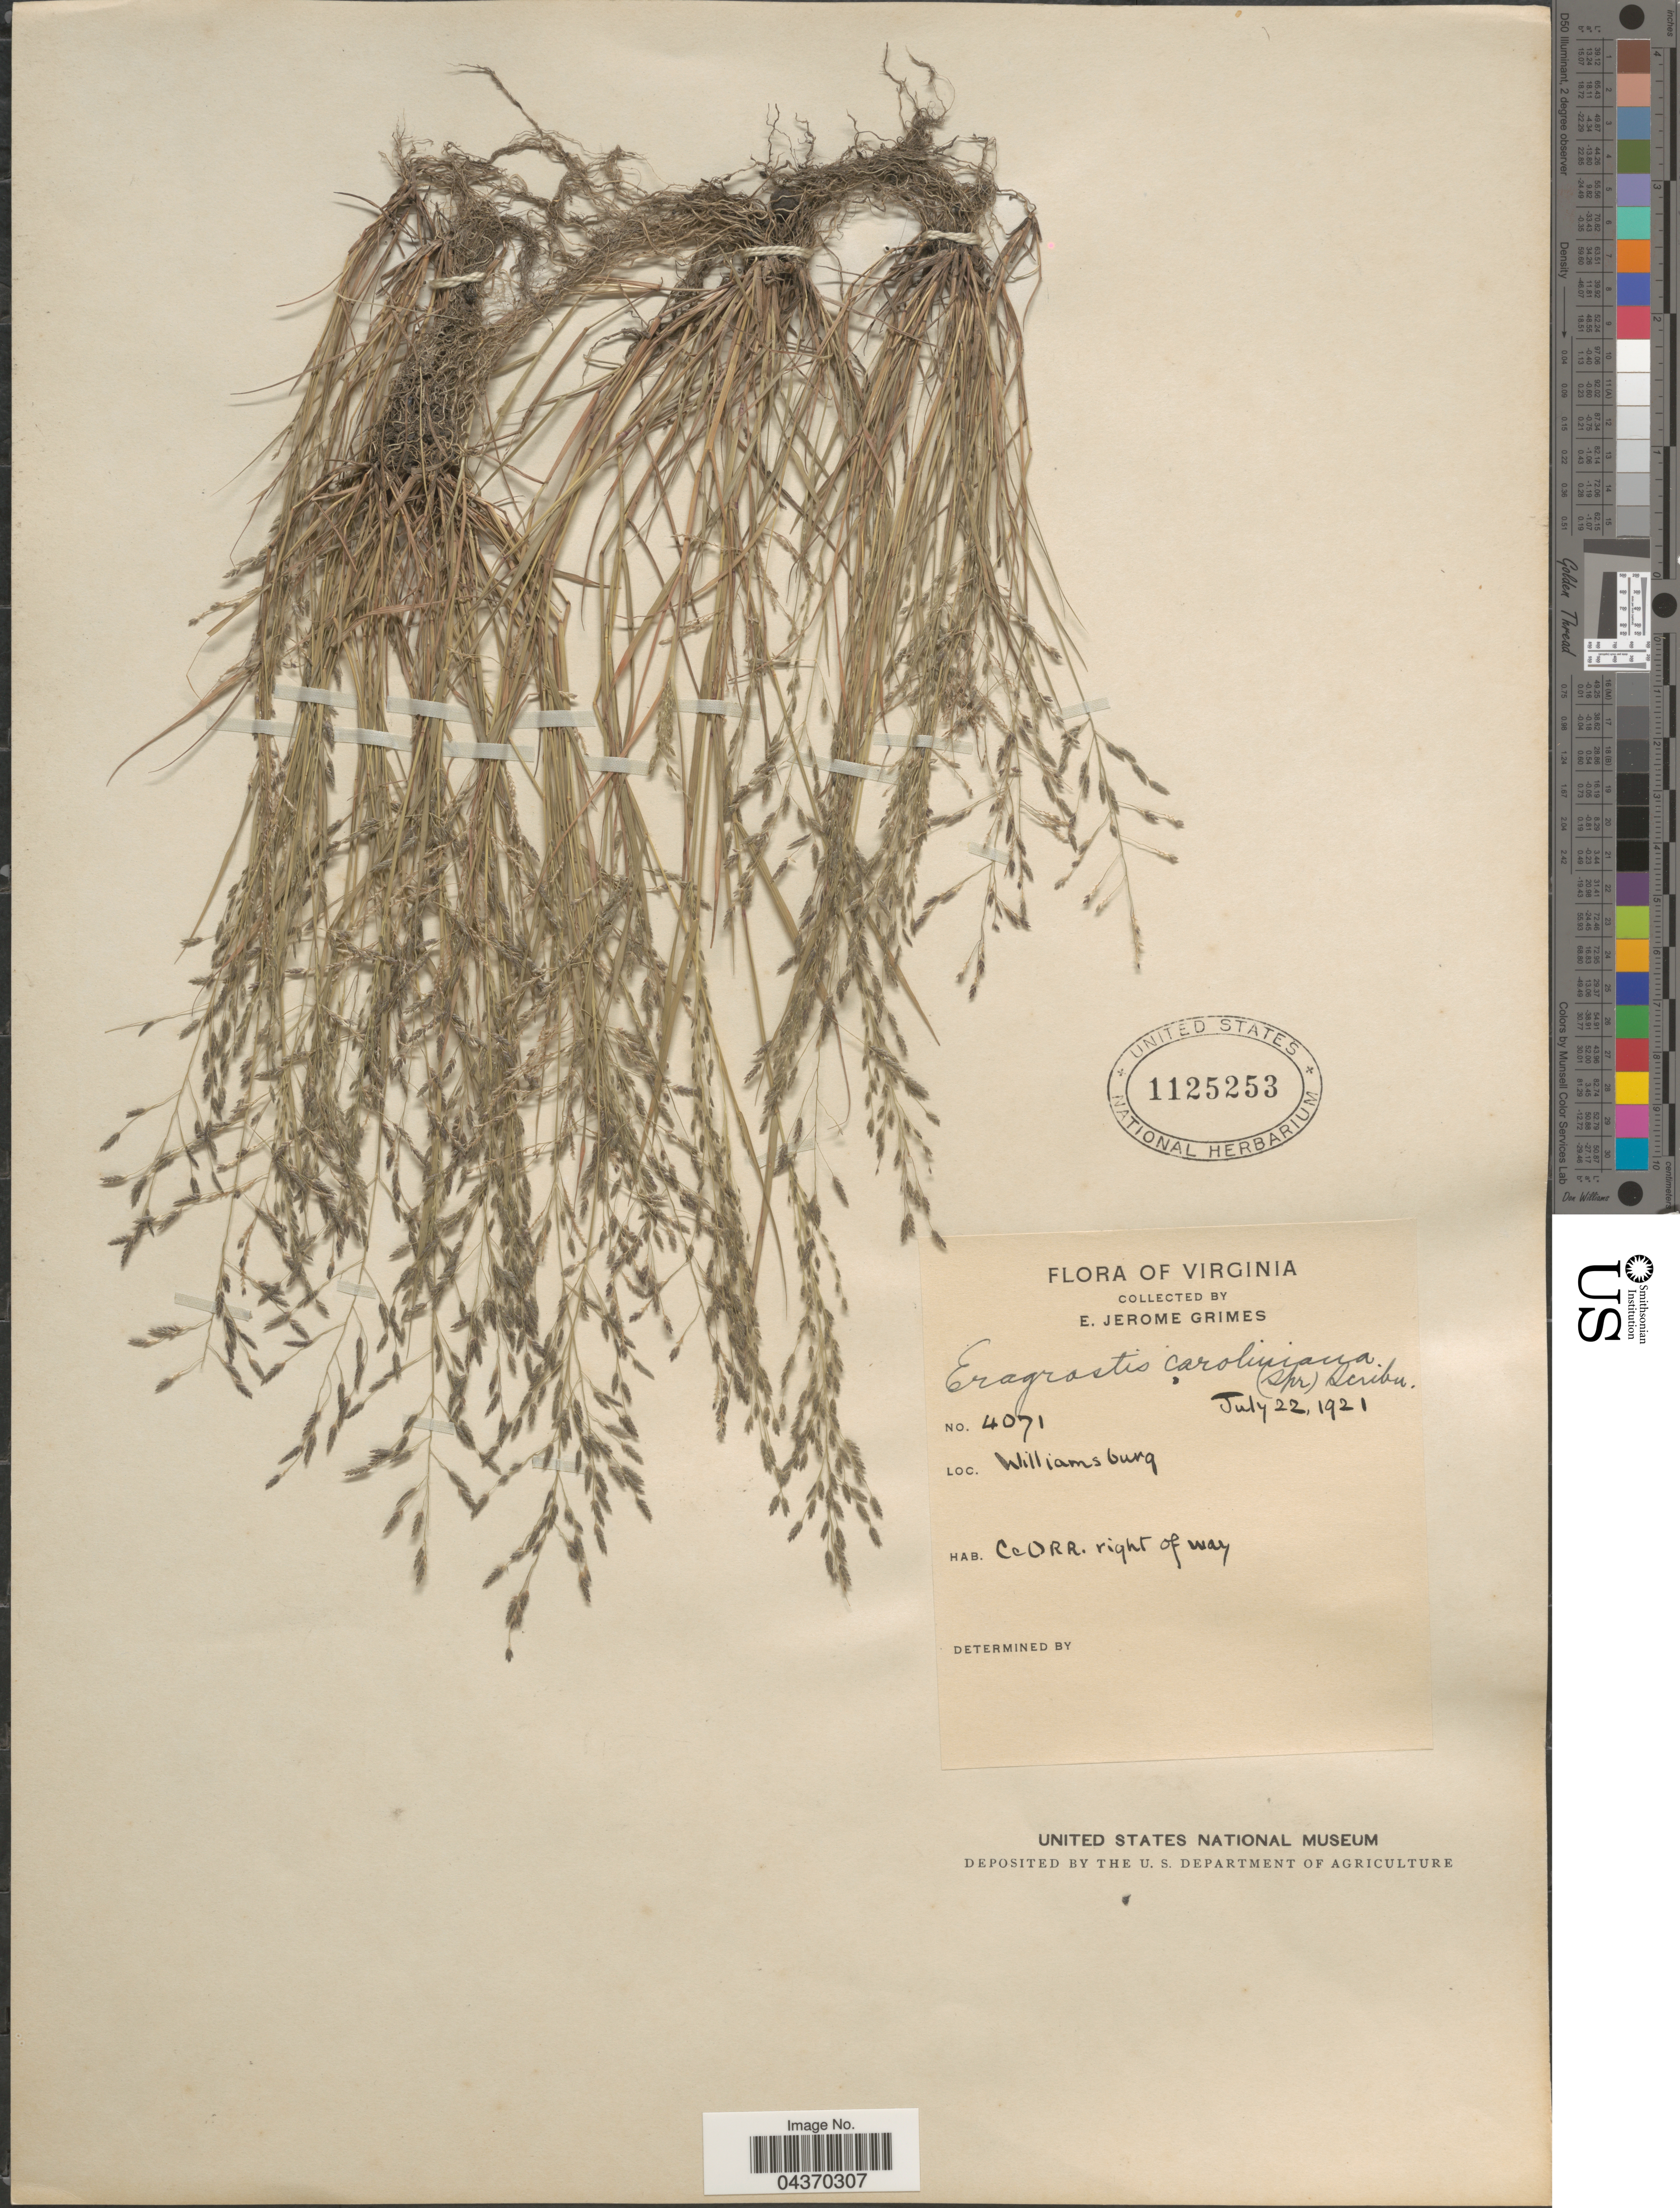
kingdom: Plantae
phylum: Tracheophyta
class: Liliopsida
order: Poales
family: Poaceae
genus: Eragrostis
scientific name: Eragrostis pectinacea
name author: (Michx.) Nees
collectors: E. J. Grimes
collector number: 4071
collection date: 1921-07-22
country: United States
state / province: Virginia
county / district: City of Williamsburg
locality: Williamsburg.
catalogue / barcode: US 1125253